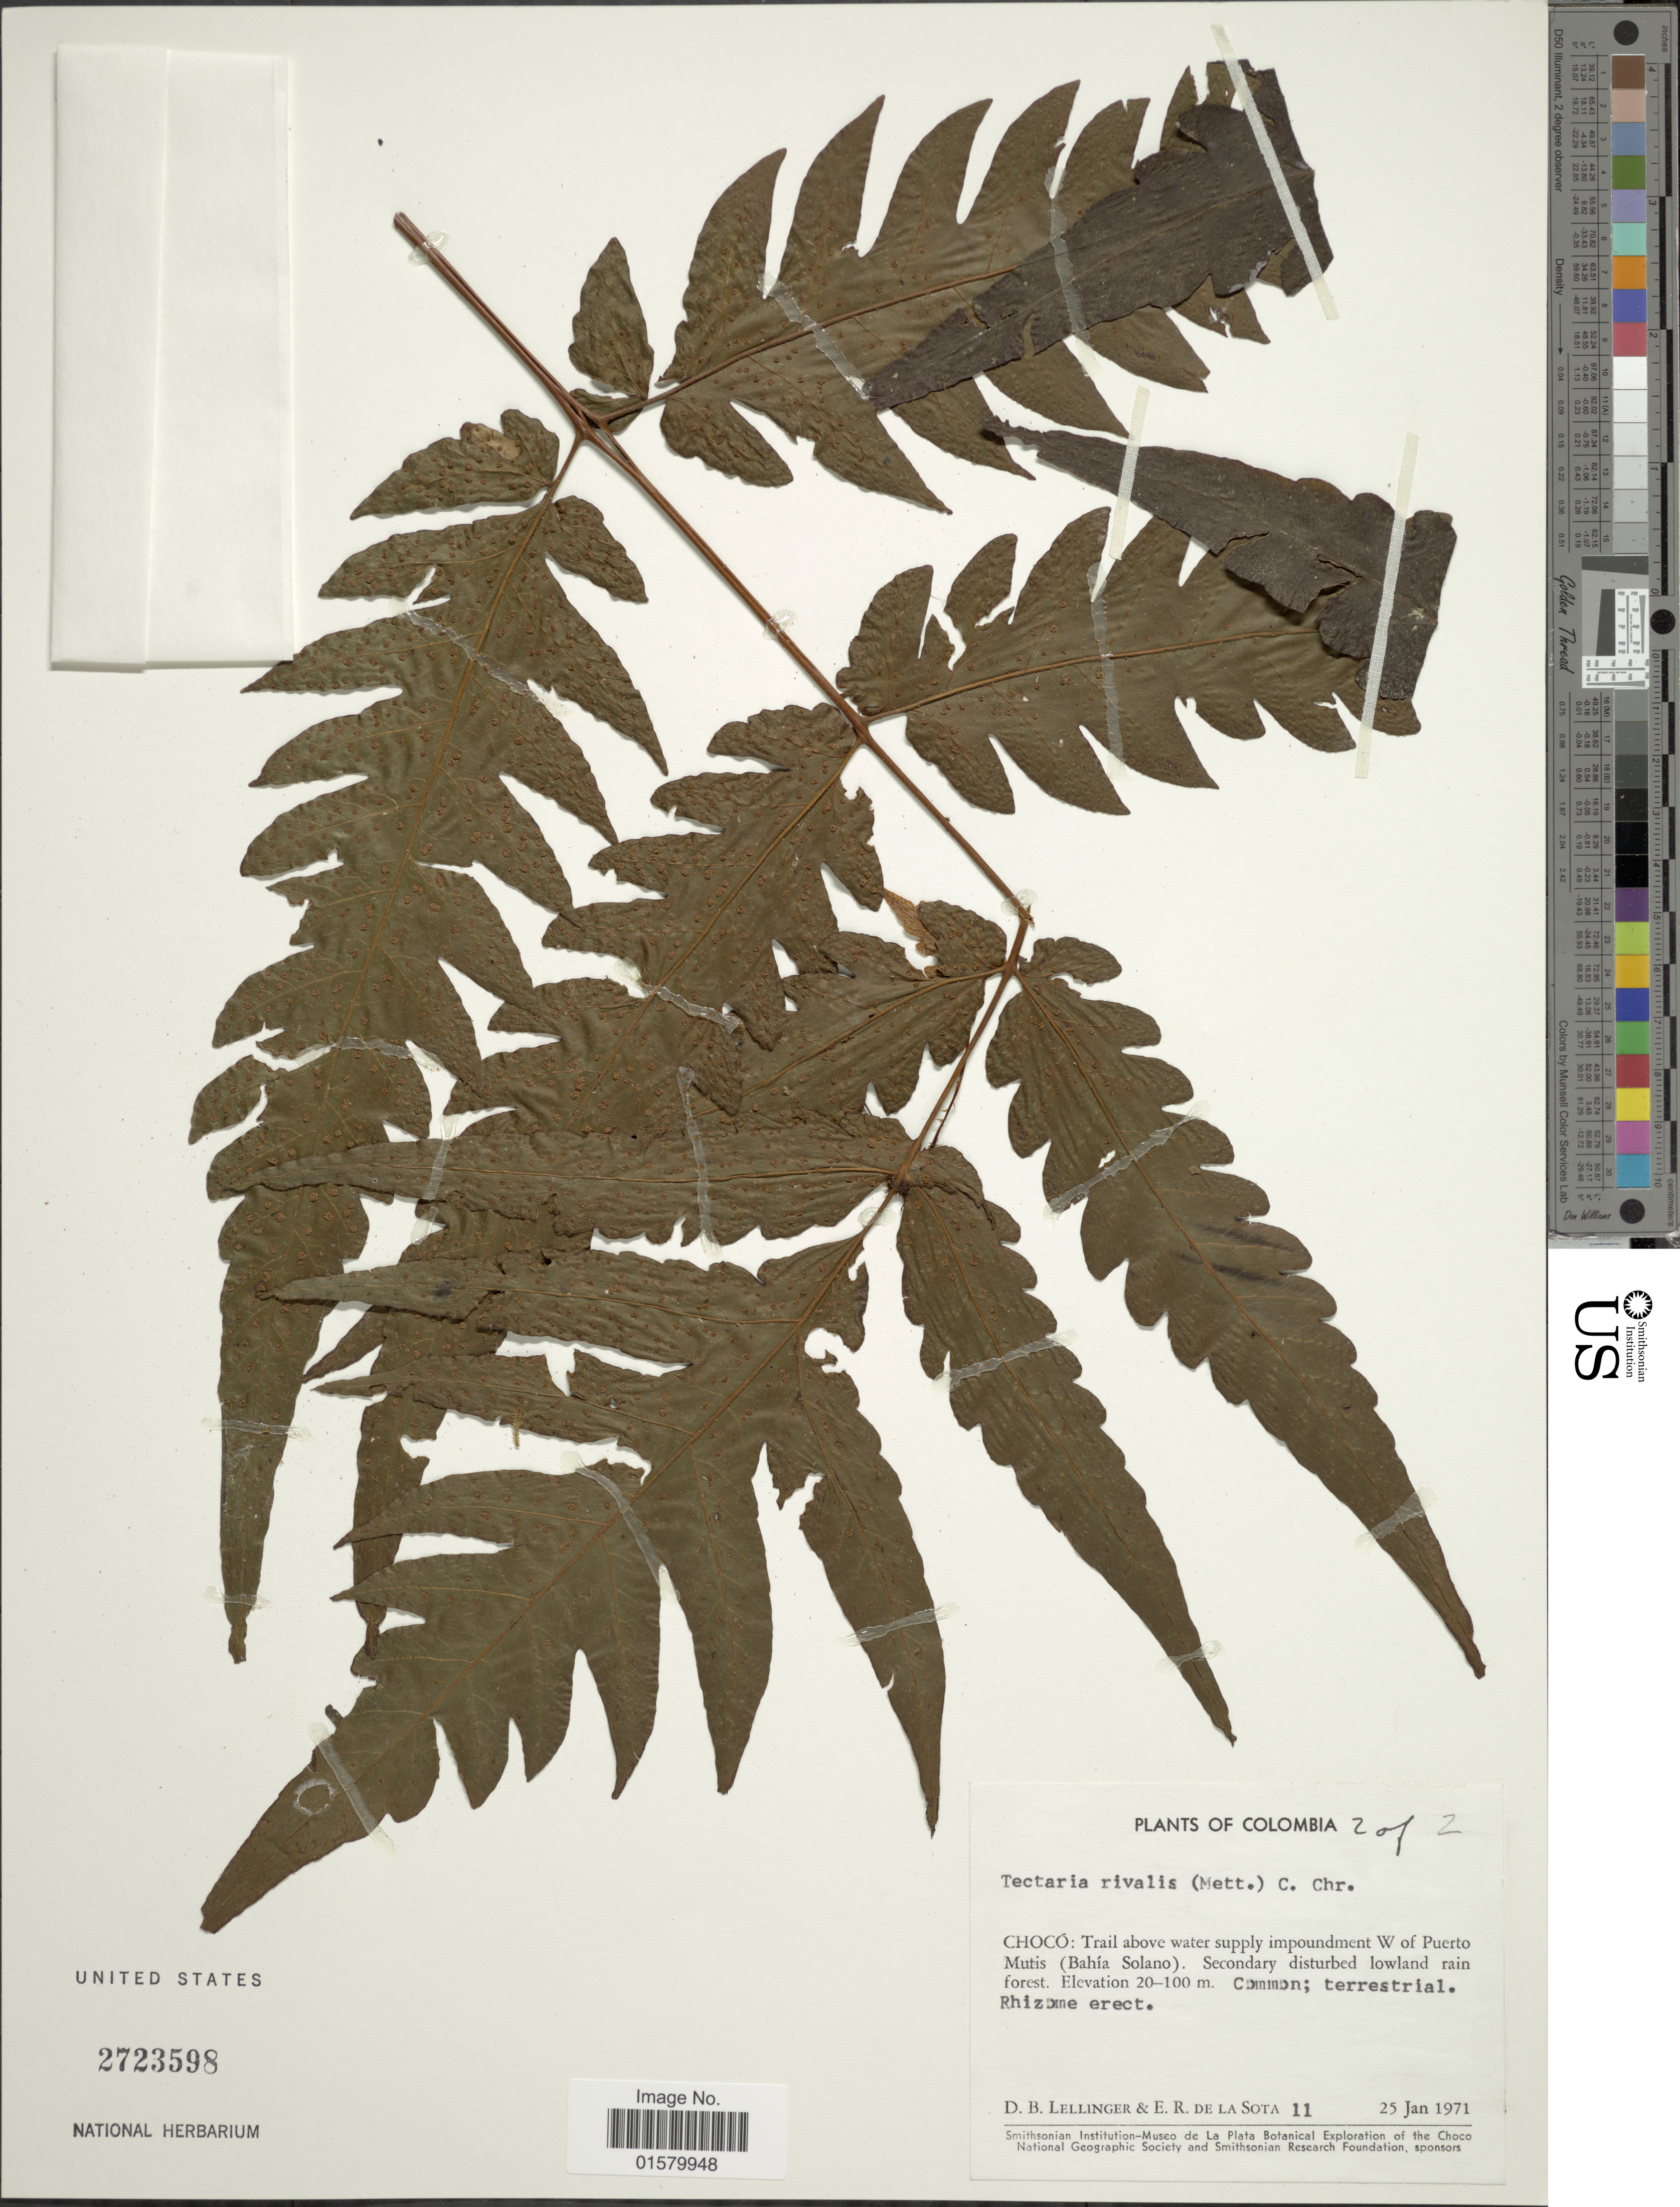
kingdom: Plantae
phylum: Tracheophyta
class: Polypodiopsida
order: Polypodiales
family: Tectariaceae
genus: Tectaria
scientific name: Tectaria rivalis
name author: (Mett. ex Kuhn) C. Chr.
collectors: D. B. Lellinger & E. R. de la Sota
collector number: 11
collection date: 1971-01-25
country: Colombia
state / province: Chocó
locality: Choco: trail above water supply impoundment W of Puerto Mutis (Bahia Solano)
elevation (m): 20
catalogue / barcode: US 2723598